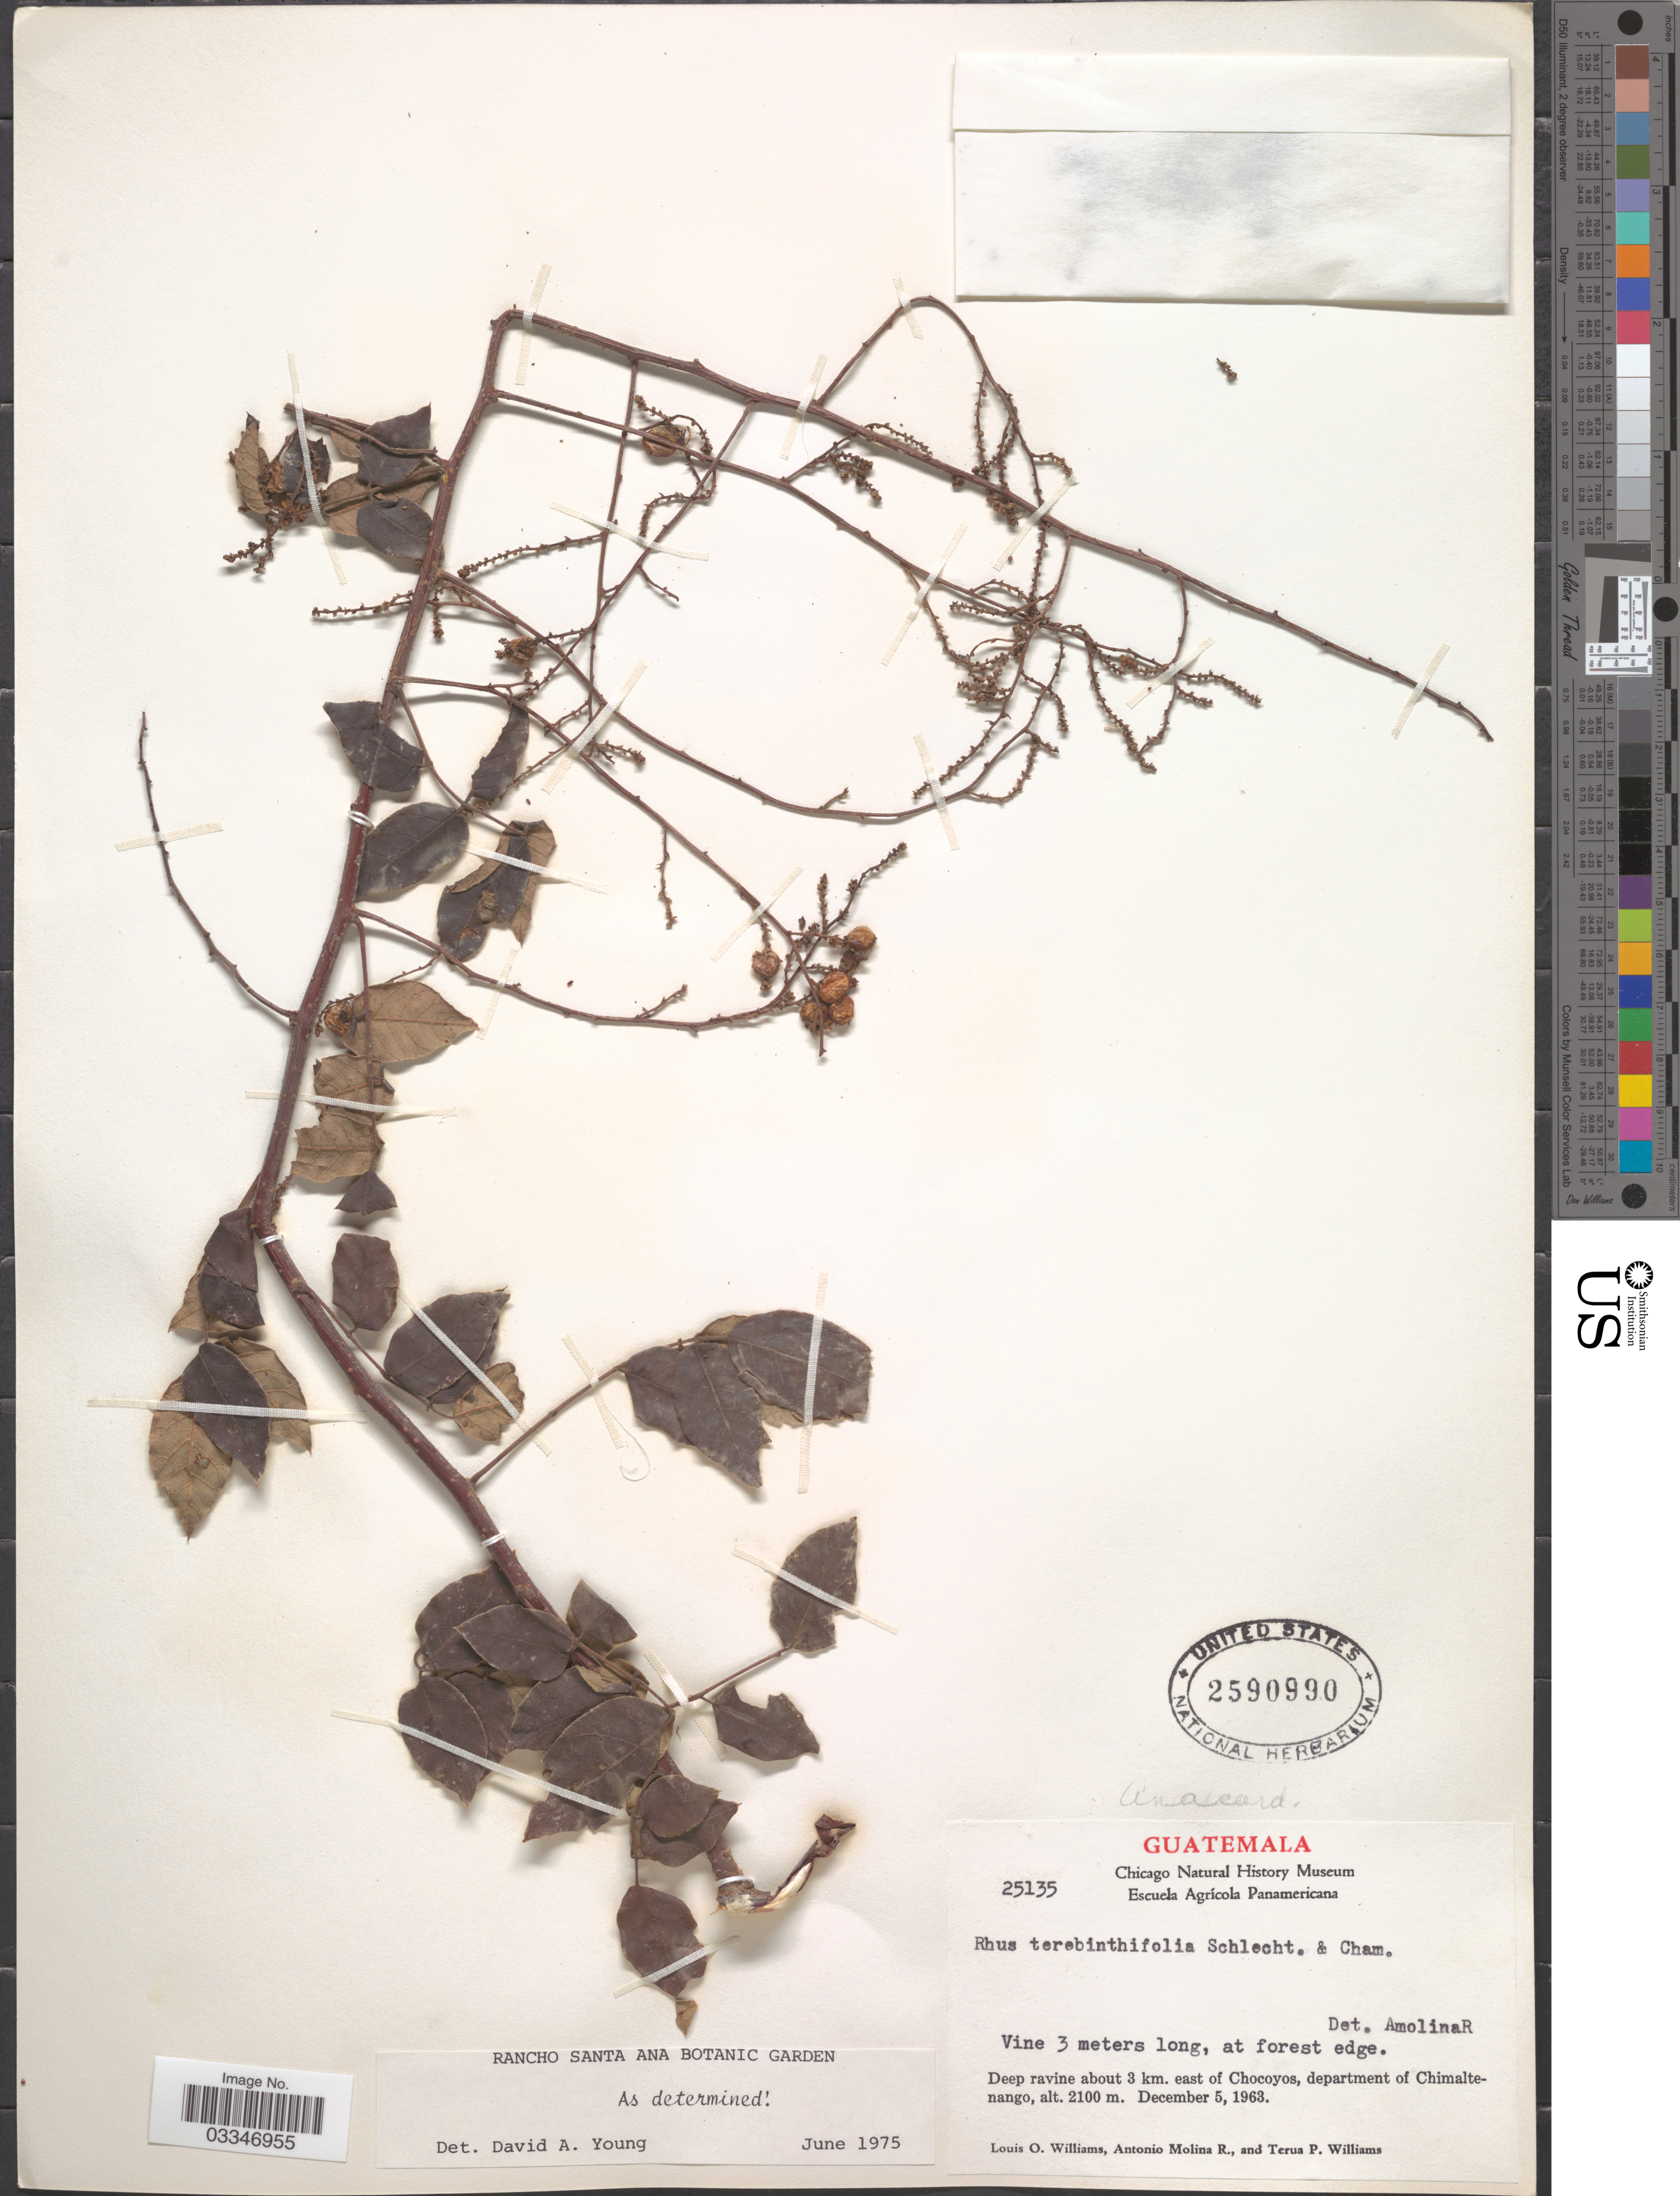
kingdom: Plantae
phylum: Tracheophyta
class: Magnoliopsida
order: Sapindales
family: Anacardiaceae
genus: Rhus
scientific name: Rhus terebinthifolia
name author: Schltdl. & Cham.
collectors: L. O. Williams, A. Molina R. & T. Williams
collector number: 25135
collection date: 1963-12-05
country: Guatemala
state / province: Chimaltenango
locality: Deep ravine about 3 km. east of Chocoyos, department of Chimaltenango.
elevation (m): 2100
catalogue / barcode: US 2590990